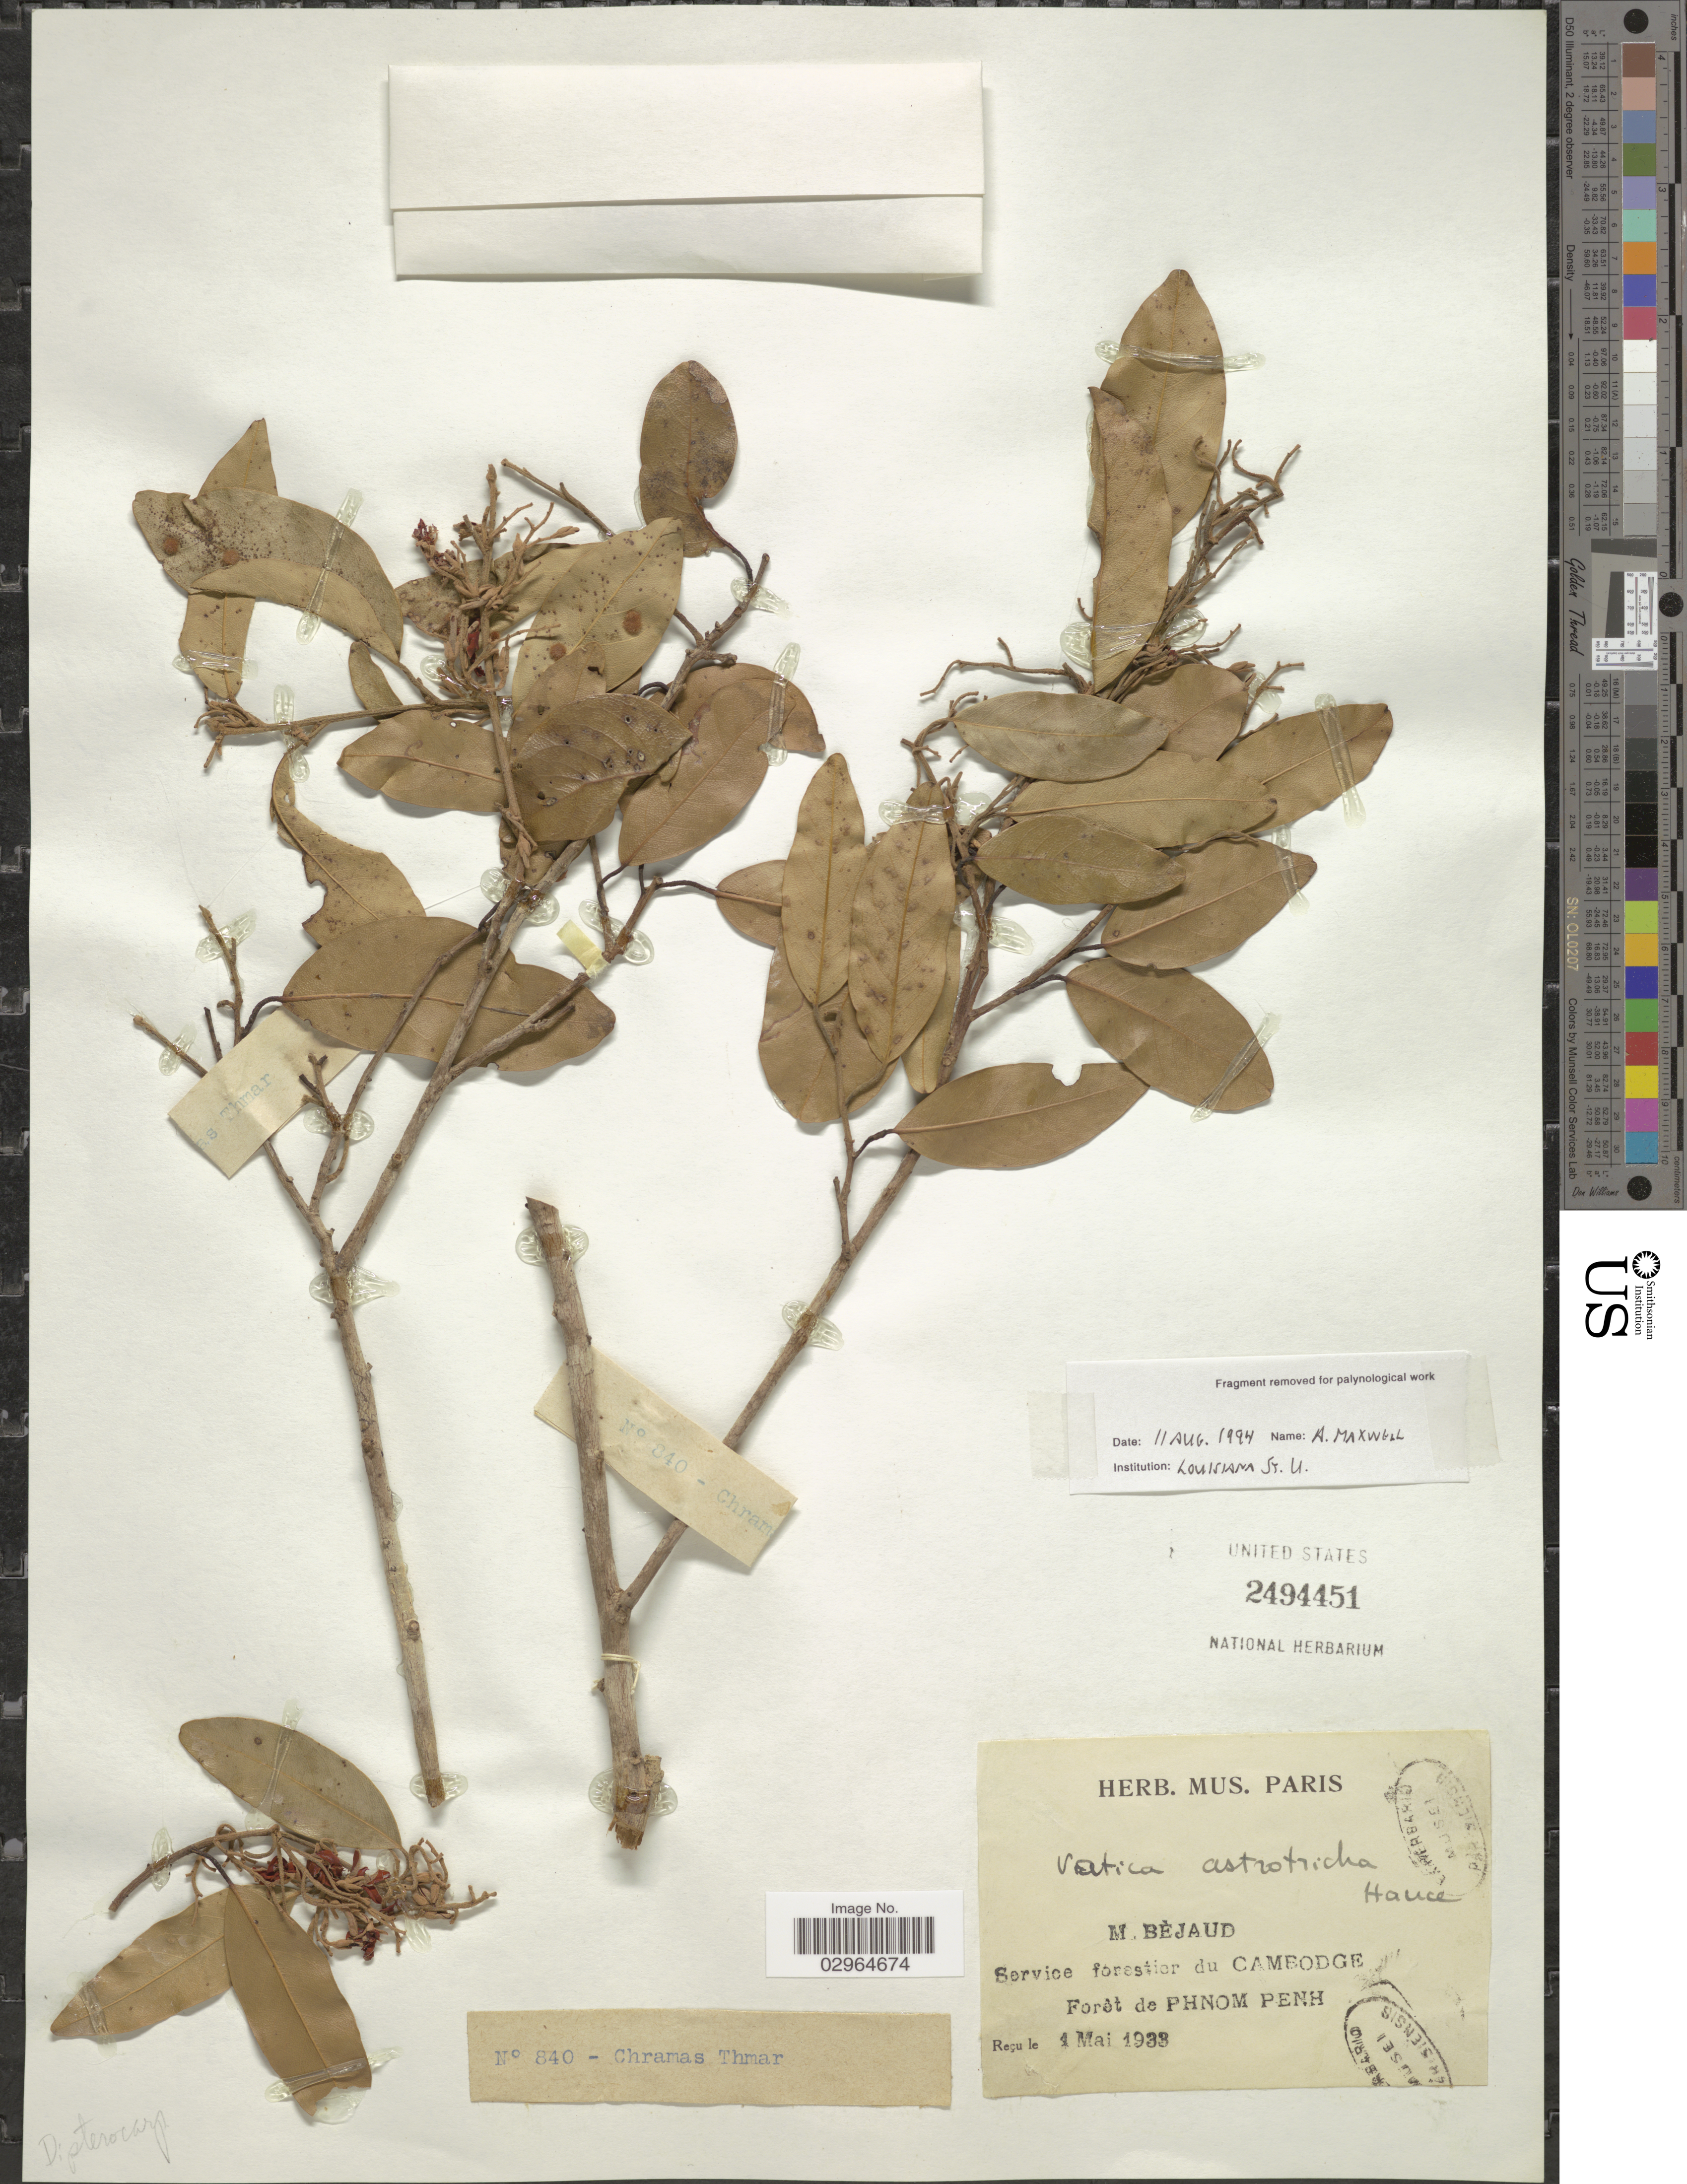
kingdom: Plantae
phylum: Tracheophyta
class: Magnoliopsida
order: Malvales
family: Dipterocarpaceae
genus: Vatica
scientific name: Vatica astrotricha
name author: Hance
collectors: M. Bejaud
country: Cambodia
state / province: Phnom Penh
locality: Forèt de Phnom Penh.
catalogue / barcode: US 2494451